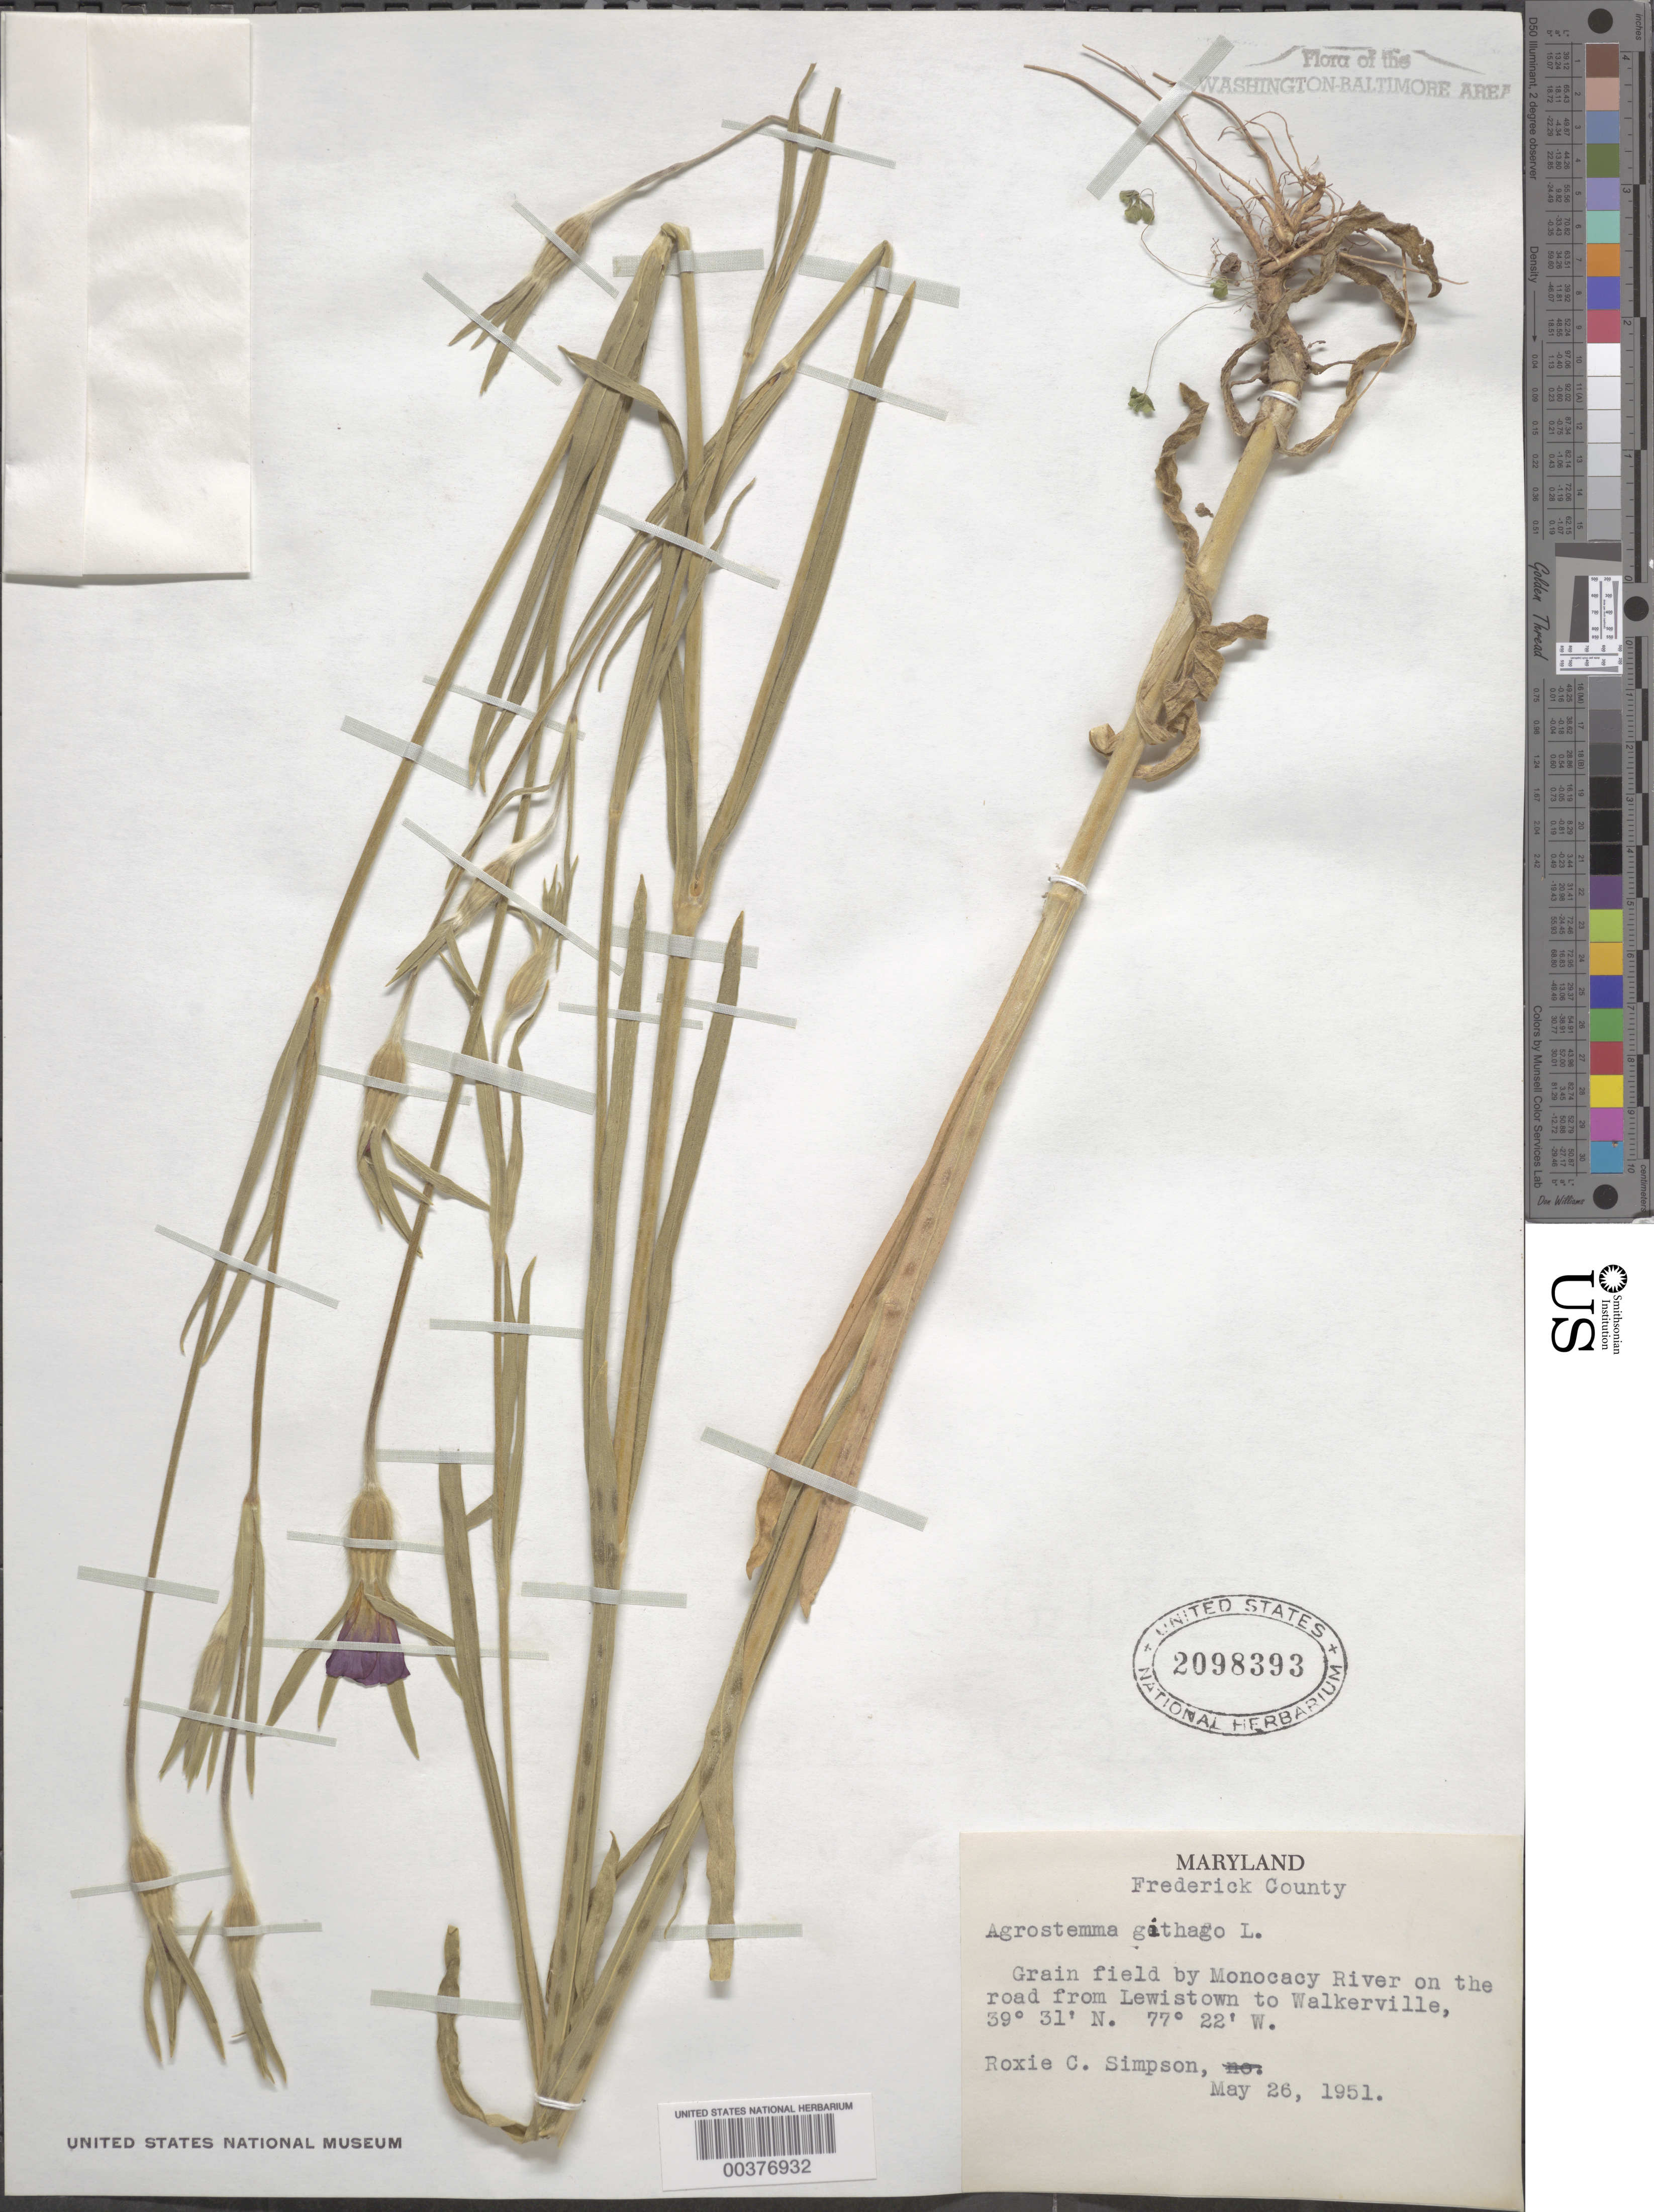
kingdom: Plantae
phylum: Tracheophyta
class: Magnoliopsida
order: Caryophyllales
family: Caryophyllaceae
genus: Agrostemma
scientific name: Agrostemma githago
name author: L.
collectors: R. Simpson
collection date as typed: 26 May 1951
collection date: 1951-05-26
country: United States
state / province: Maryland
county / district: Frederick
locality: Monocacy River, Lewistown to Walkerville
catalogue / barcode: US 2098393